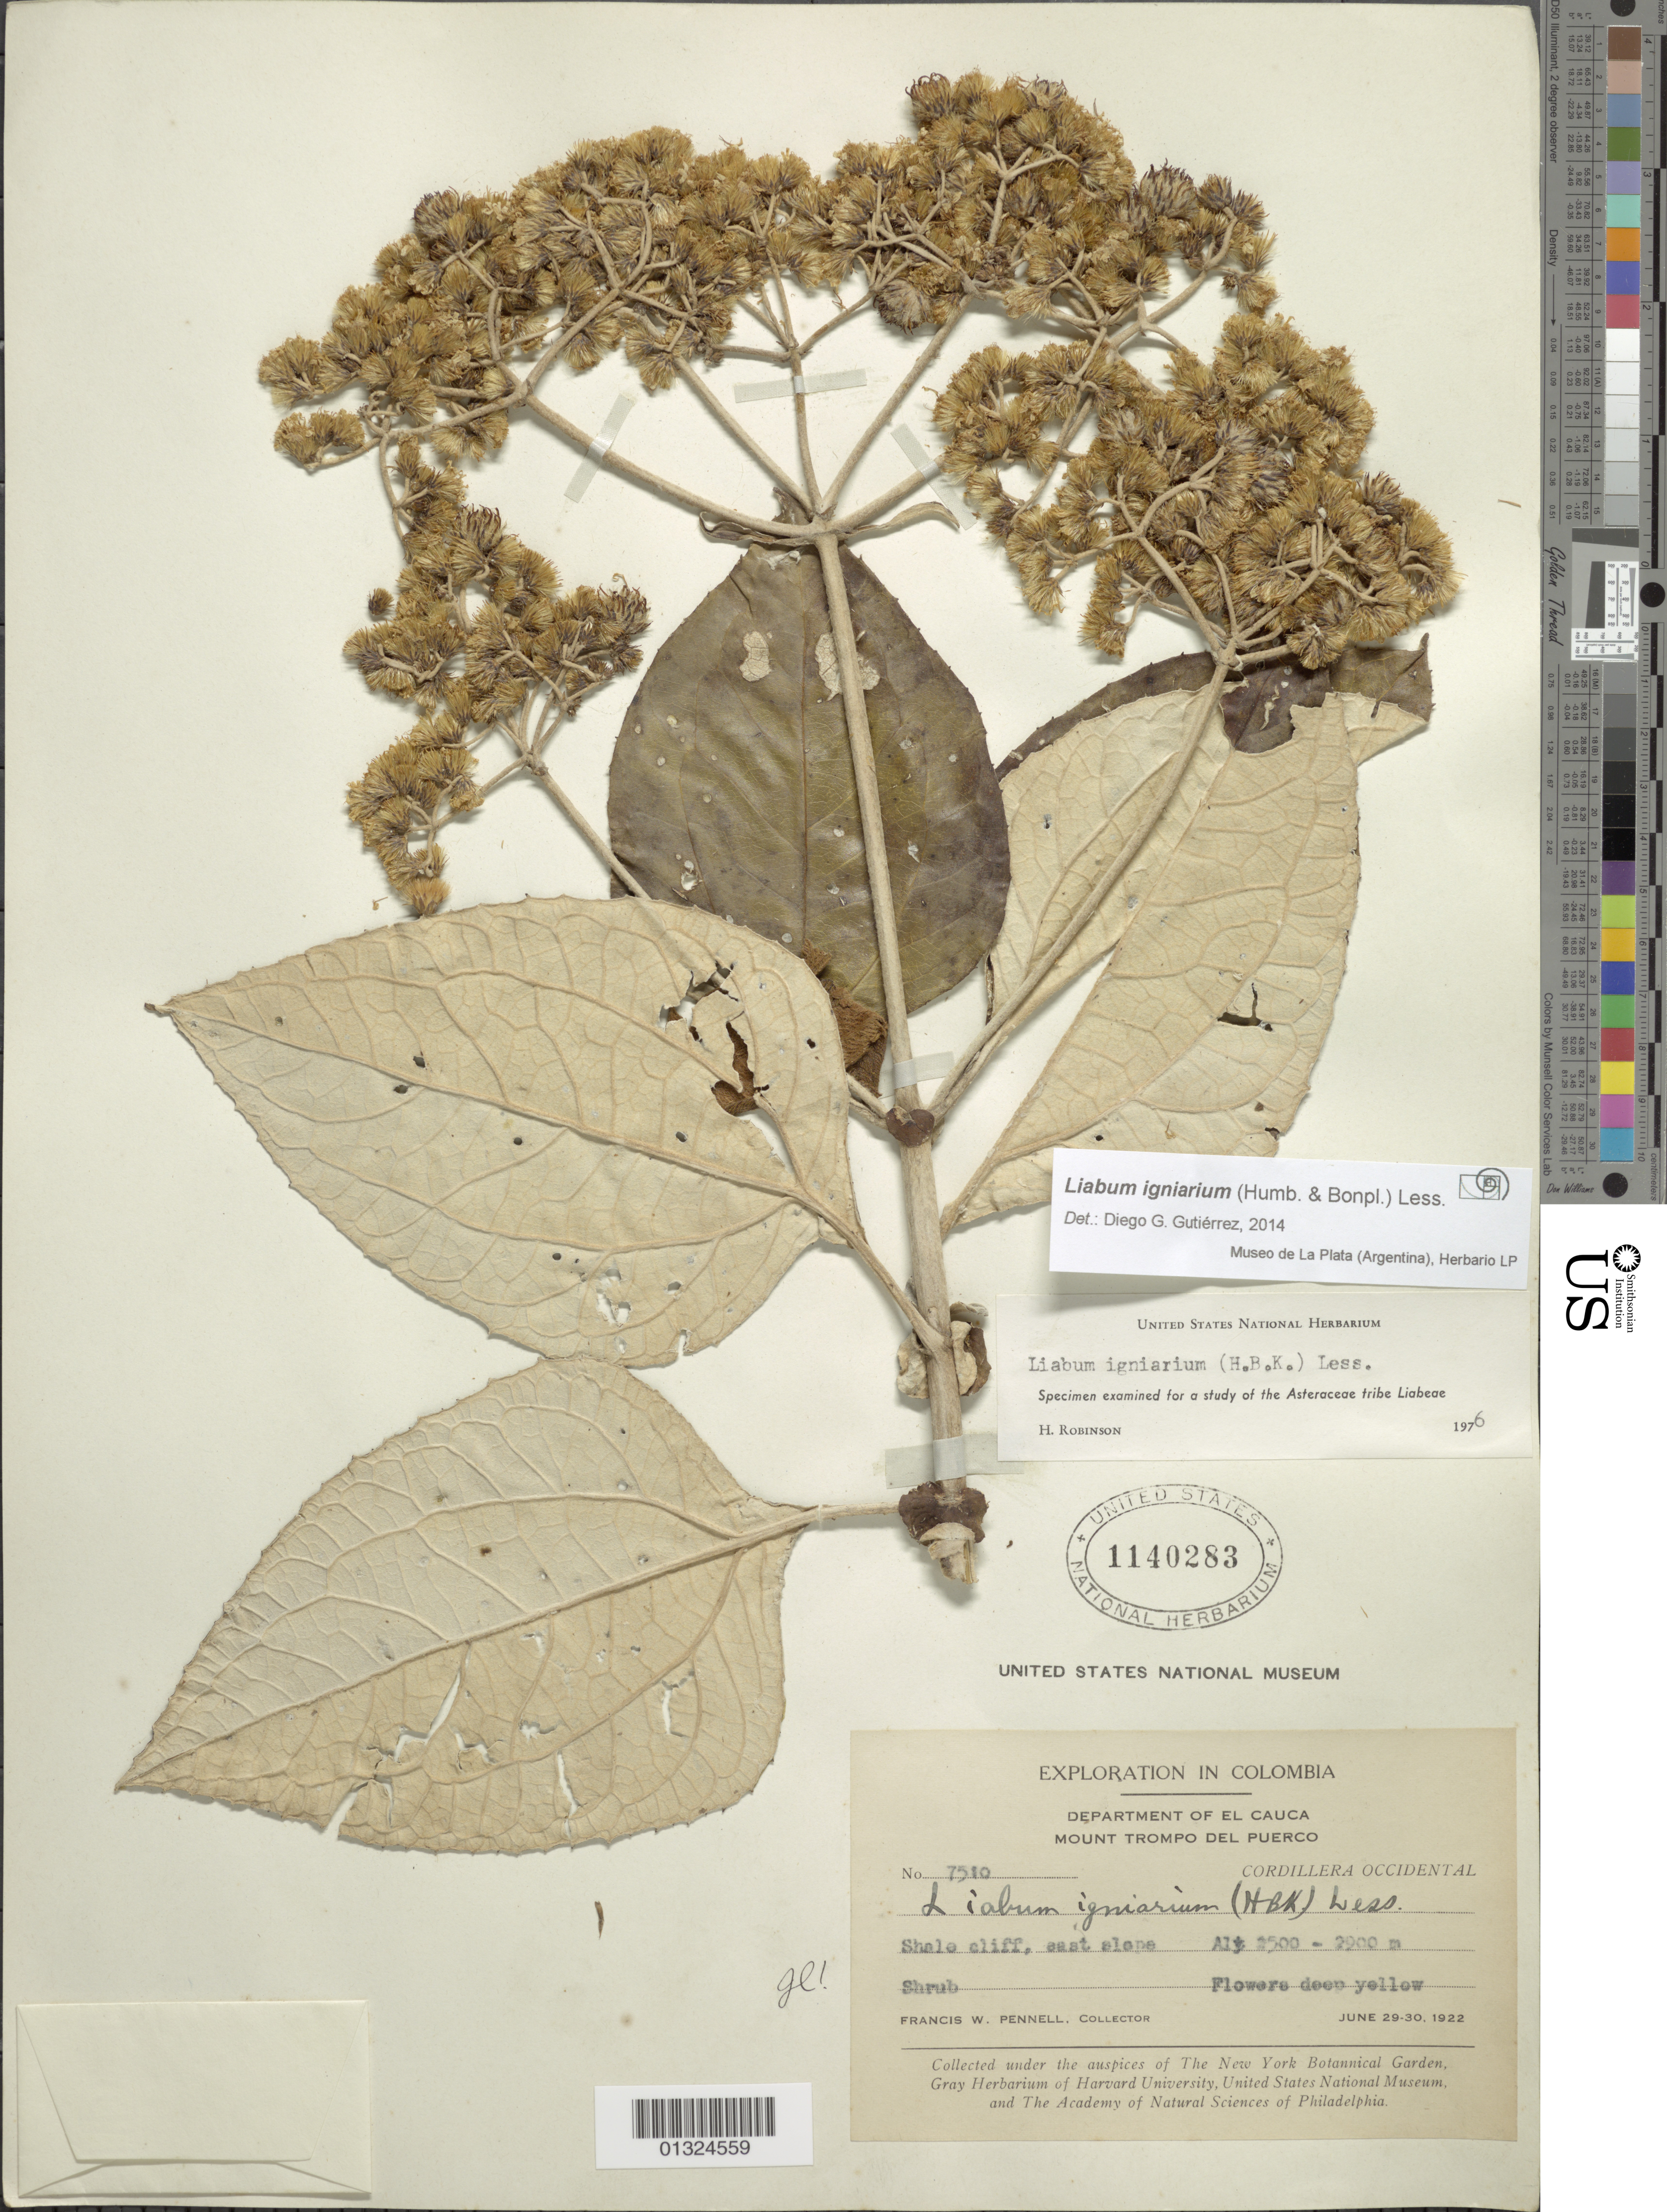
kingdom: Plantae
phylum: Tracheophyta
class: Magnoliopsida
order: Asterales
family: Asteraceae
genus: Liabum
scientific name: Liabum igniarium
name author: Less.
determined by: Gutierrez, D. G.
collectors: F. W. Pennell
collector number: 7510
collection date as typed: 29 Jun 1922 to 30 Jun 1922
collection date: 1922-06-29/1922-06-30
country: Colombia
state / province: Cauca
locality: Mt. Trompo del Puerco.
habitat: shale cliff, east slope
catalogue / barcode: US 1140283